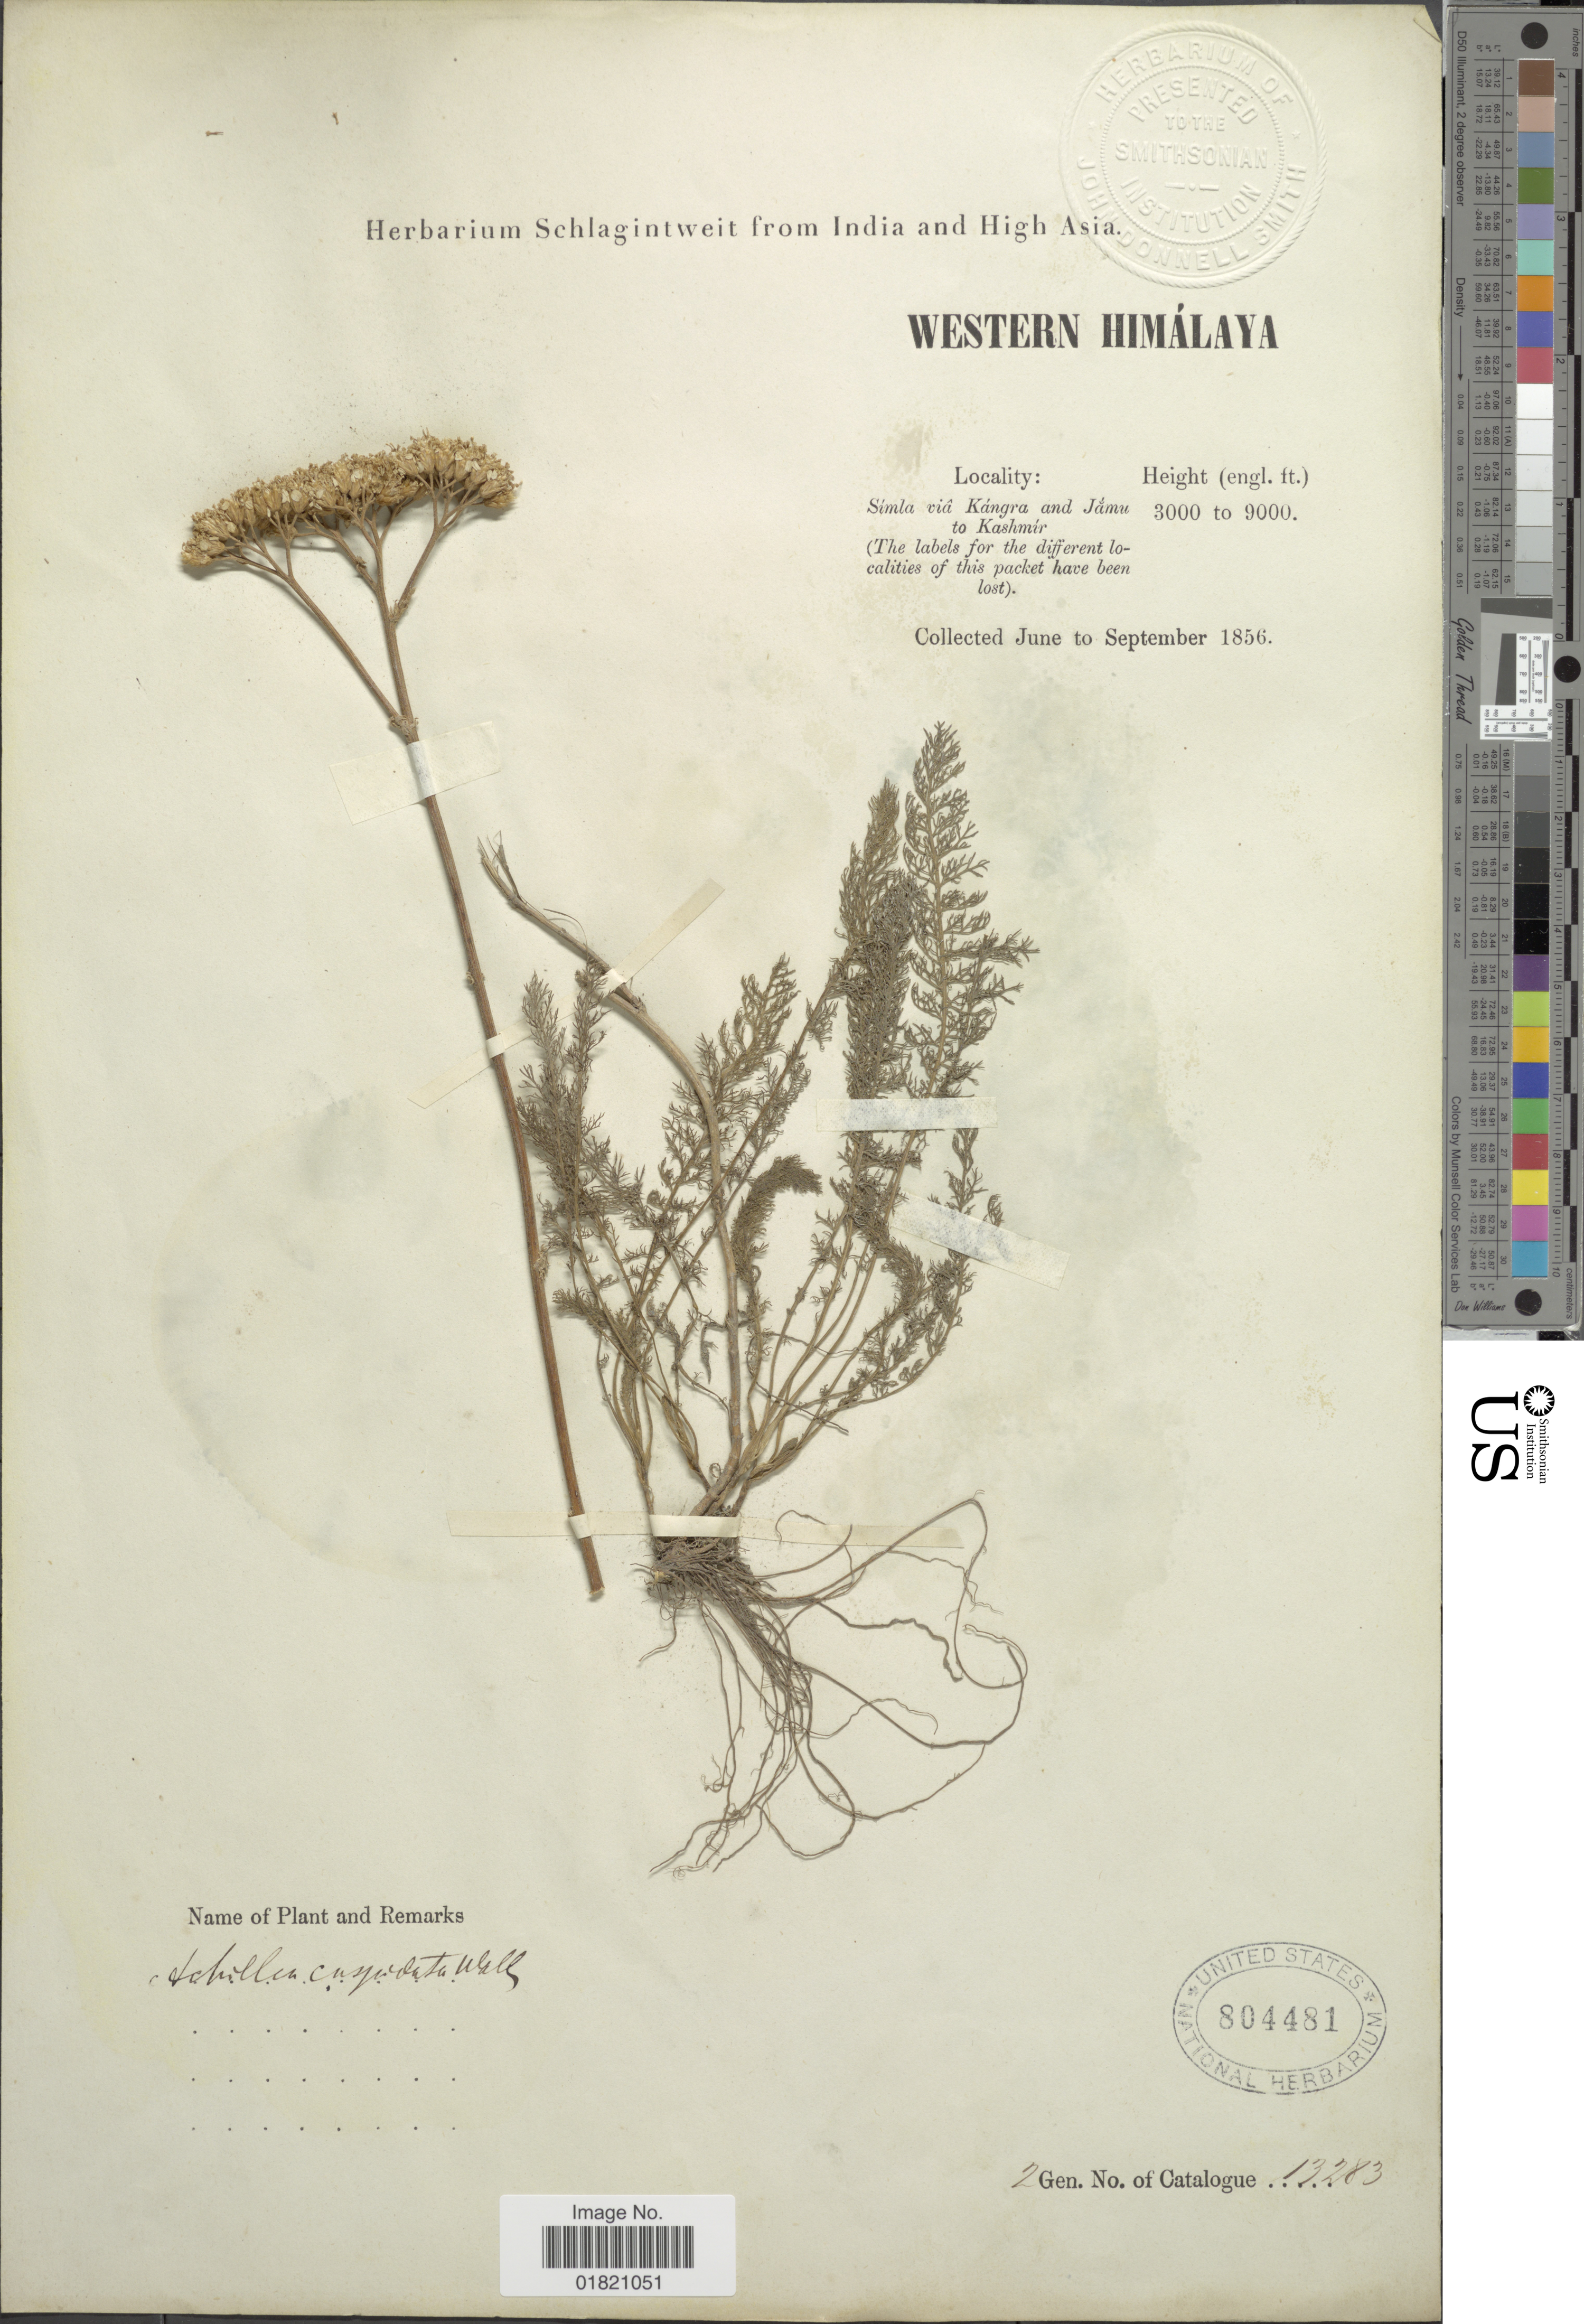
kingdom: Plantae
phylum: Tracheophyta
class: Magnoliopsida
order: Asterales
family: Asteraceae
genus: Achillea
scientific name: Achillea cuspidata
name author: Wall.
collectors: ex herb. Schlagintweit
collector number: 2?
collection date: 1856-06/1856-09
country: India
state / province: Jammu and Kashmir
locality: Western Himálaya. Símla via Kángra and Jamu to Kashmír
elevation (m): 914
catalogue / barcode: US 804481